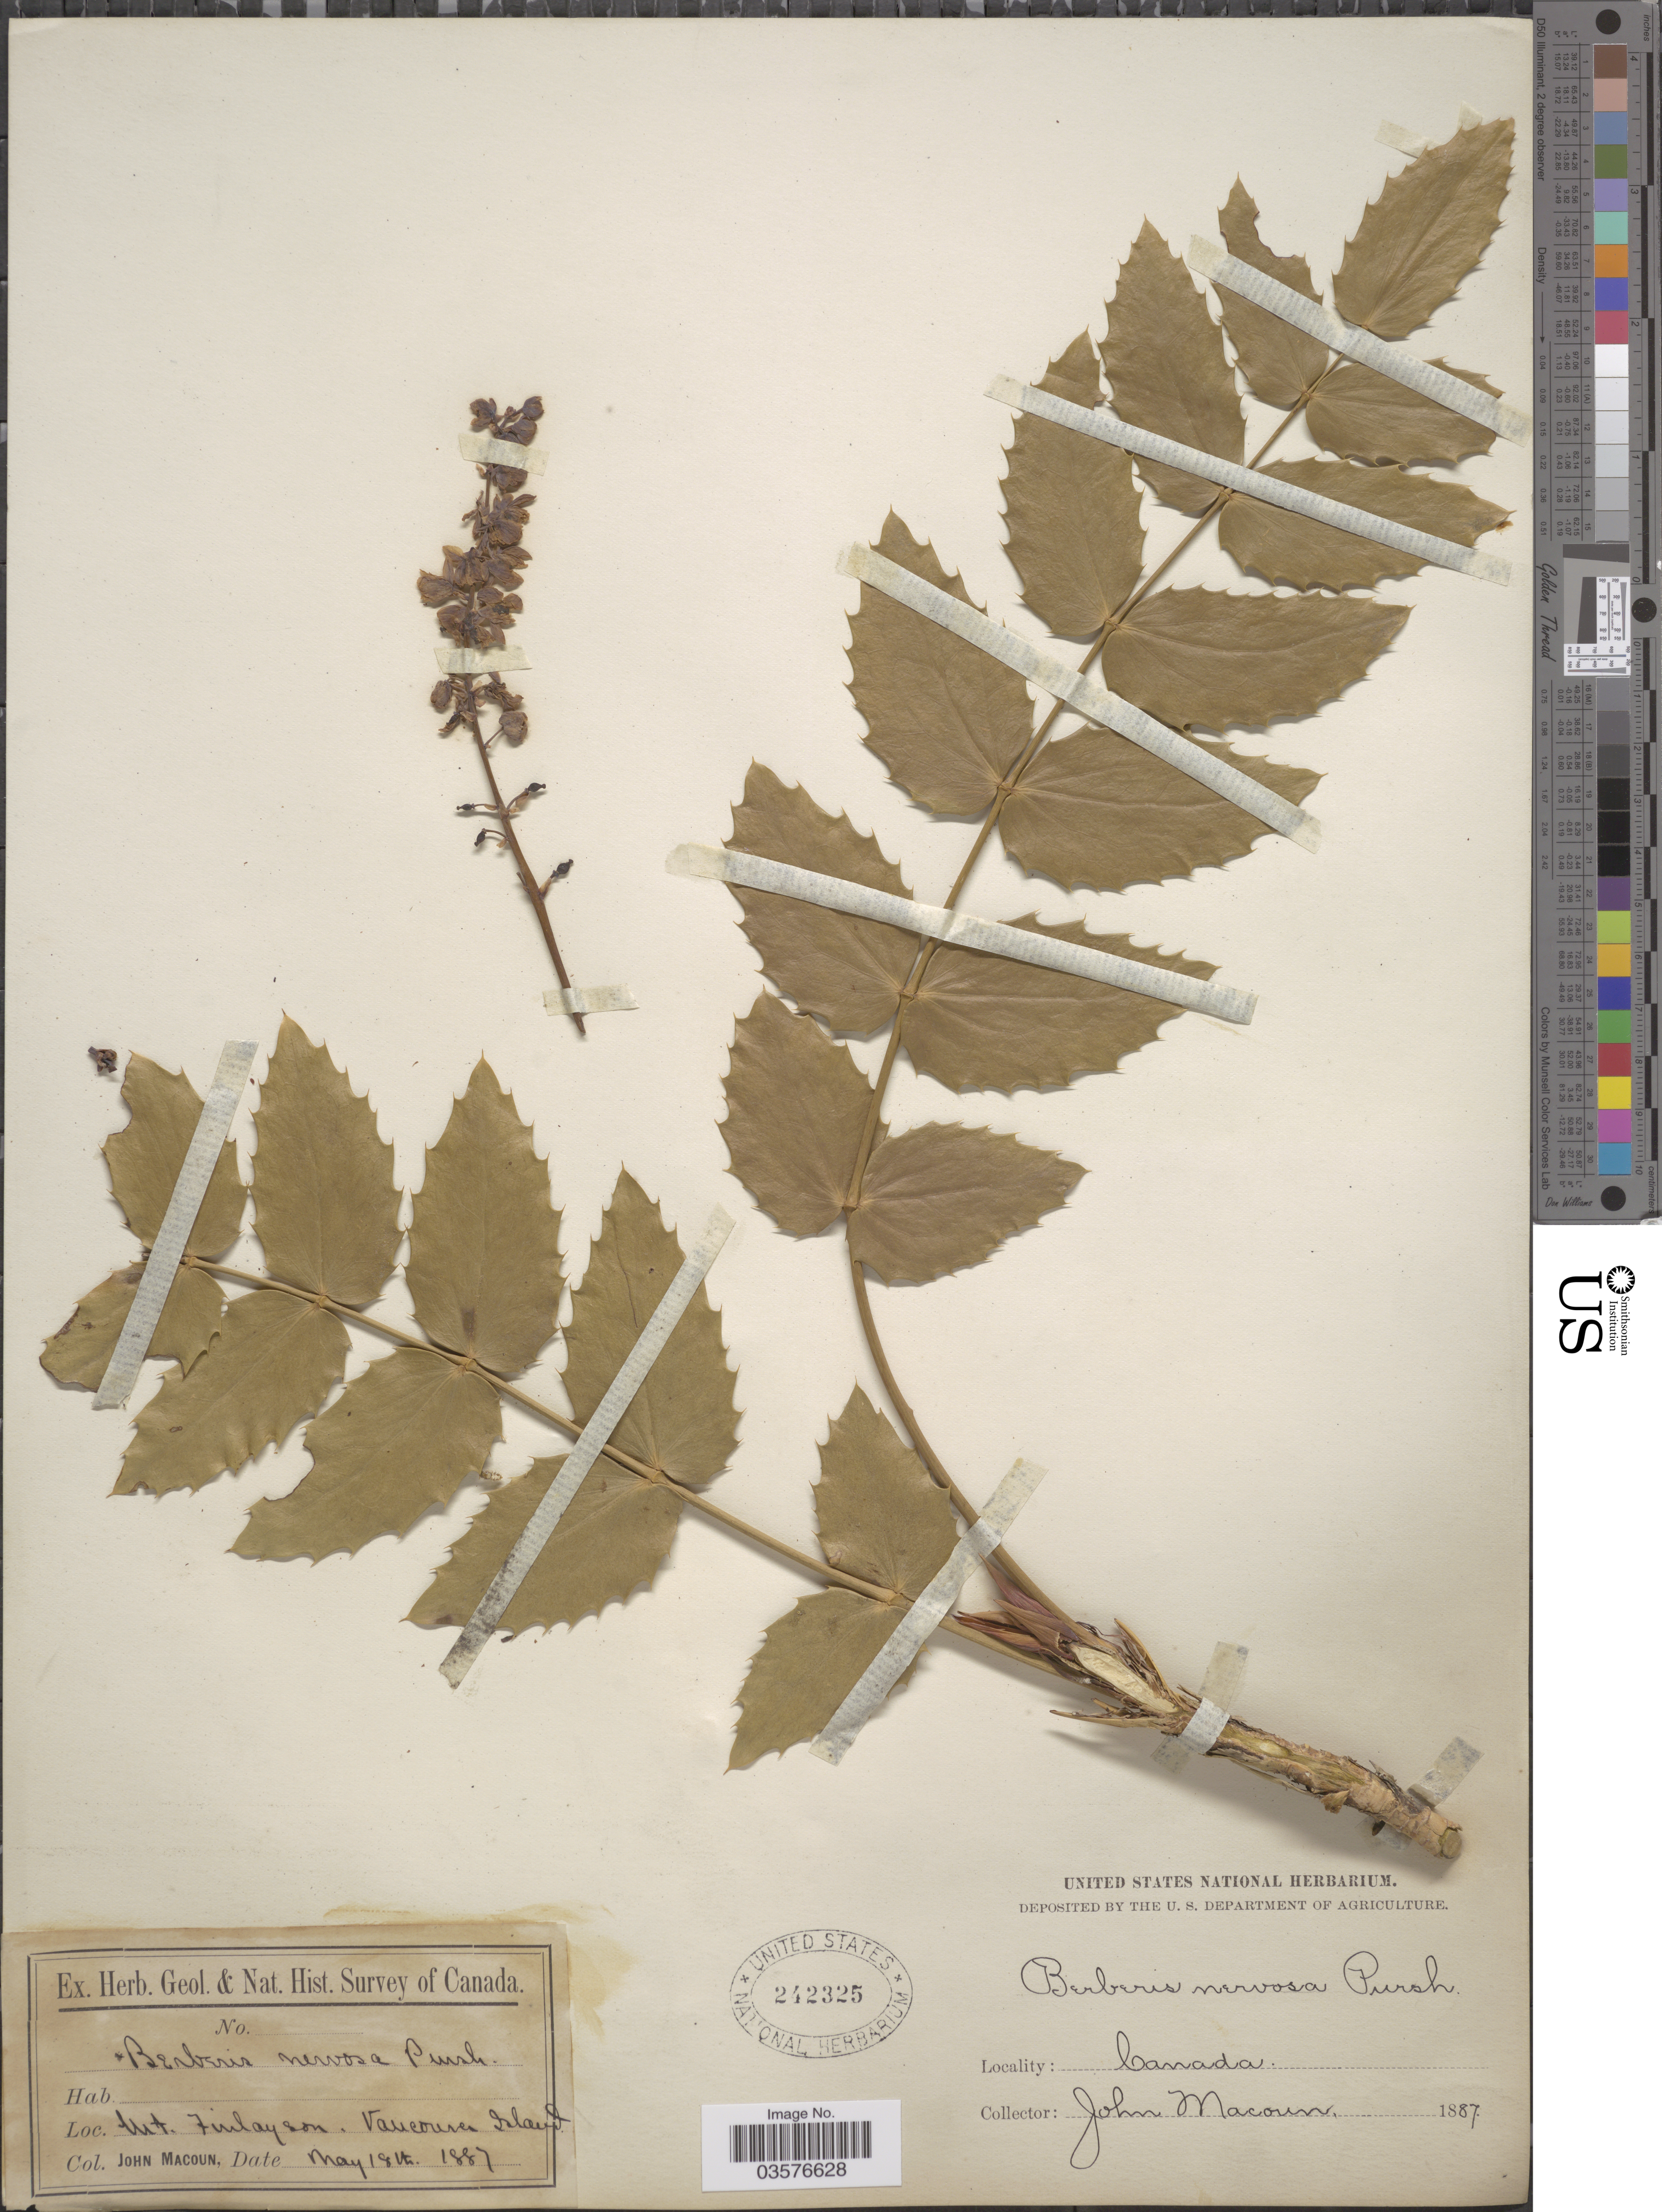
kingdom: Plantae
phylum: Tracheophyta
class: Magnoliopsida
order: Ranunculales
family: Berberidaceae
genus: Mahonia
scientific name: Mahonia nervosa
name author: (Pursh) Nutt.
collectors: J. Macoun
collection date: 1887-05-18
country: Canada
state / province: British Columbia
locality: Mt. Finlayson, Vancouver Island.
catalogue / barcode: US 242325